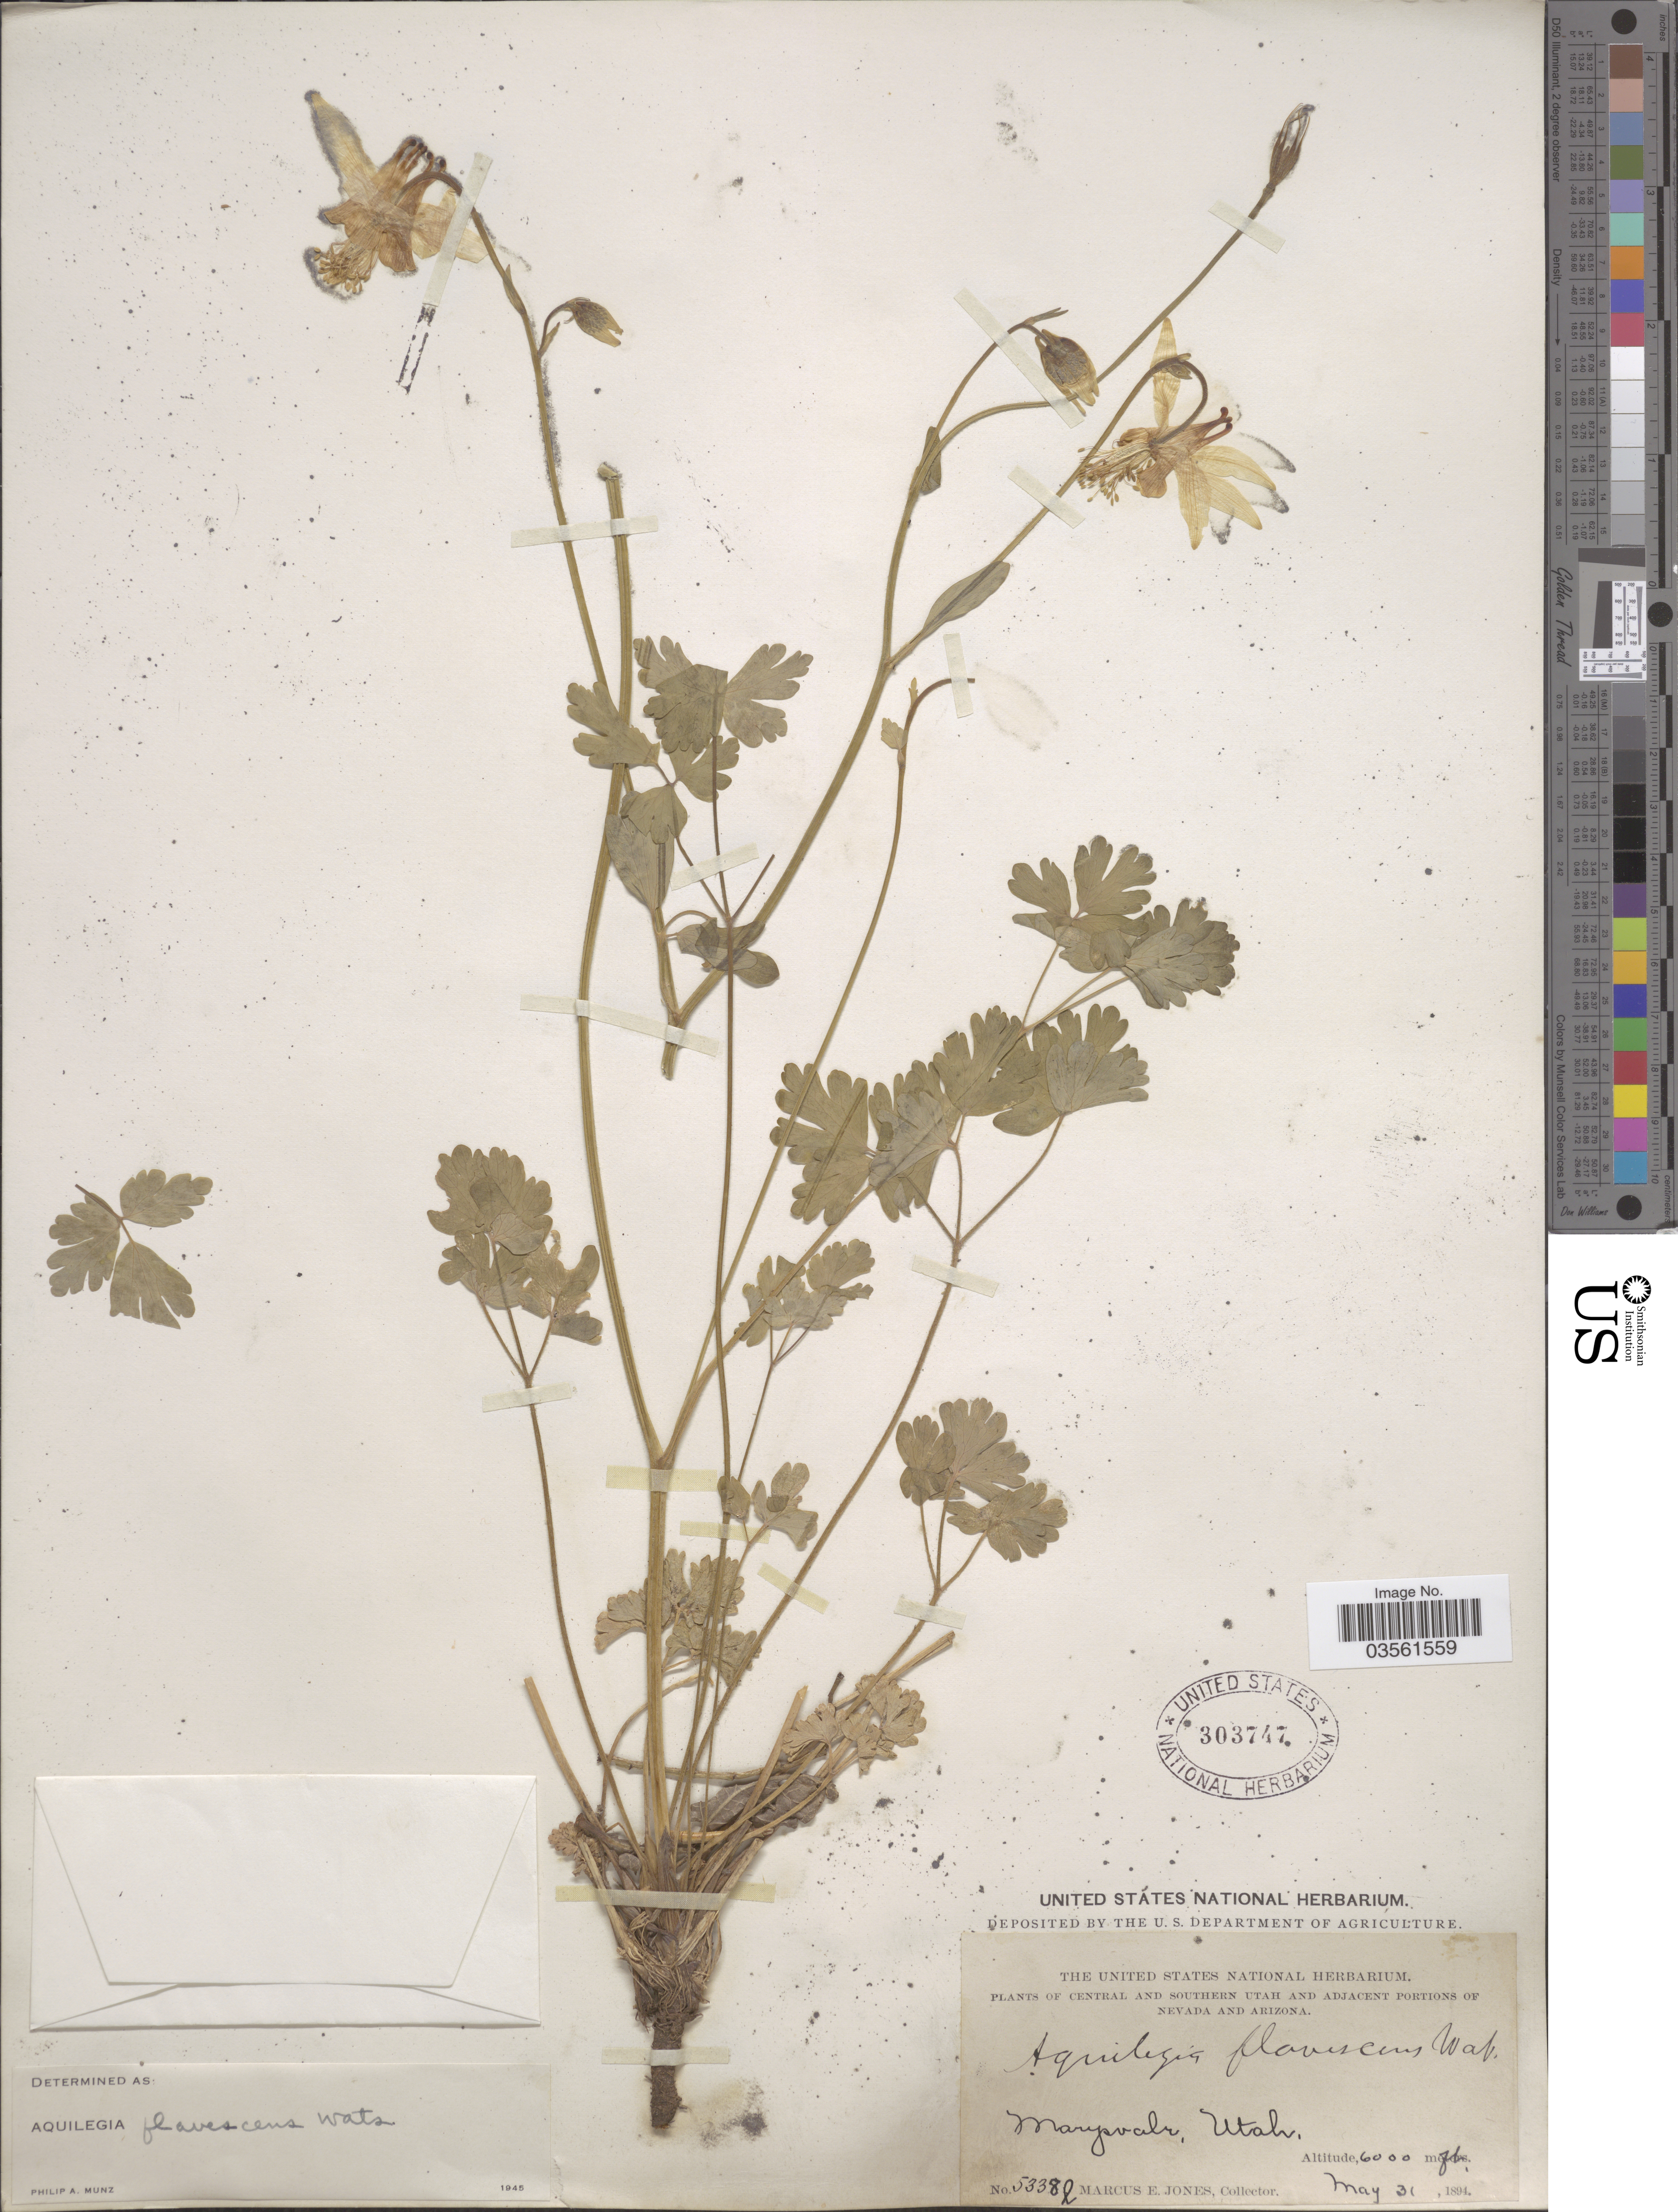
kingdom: Plantae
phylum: Tracheophyta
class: Magnoliopsida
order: Ranunculales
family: Ranunculaceae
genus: Aquilegia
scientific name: Aquilegia flavescens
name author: S. Watson in C. King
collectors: M. E. Jones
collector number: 5338h*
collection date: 1894-05-31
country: United States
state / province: Utah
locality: Central and Southern Utah. Marysvale.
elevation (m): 1829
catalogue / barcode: US 303747